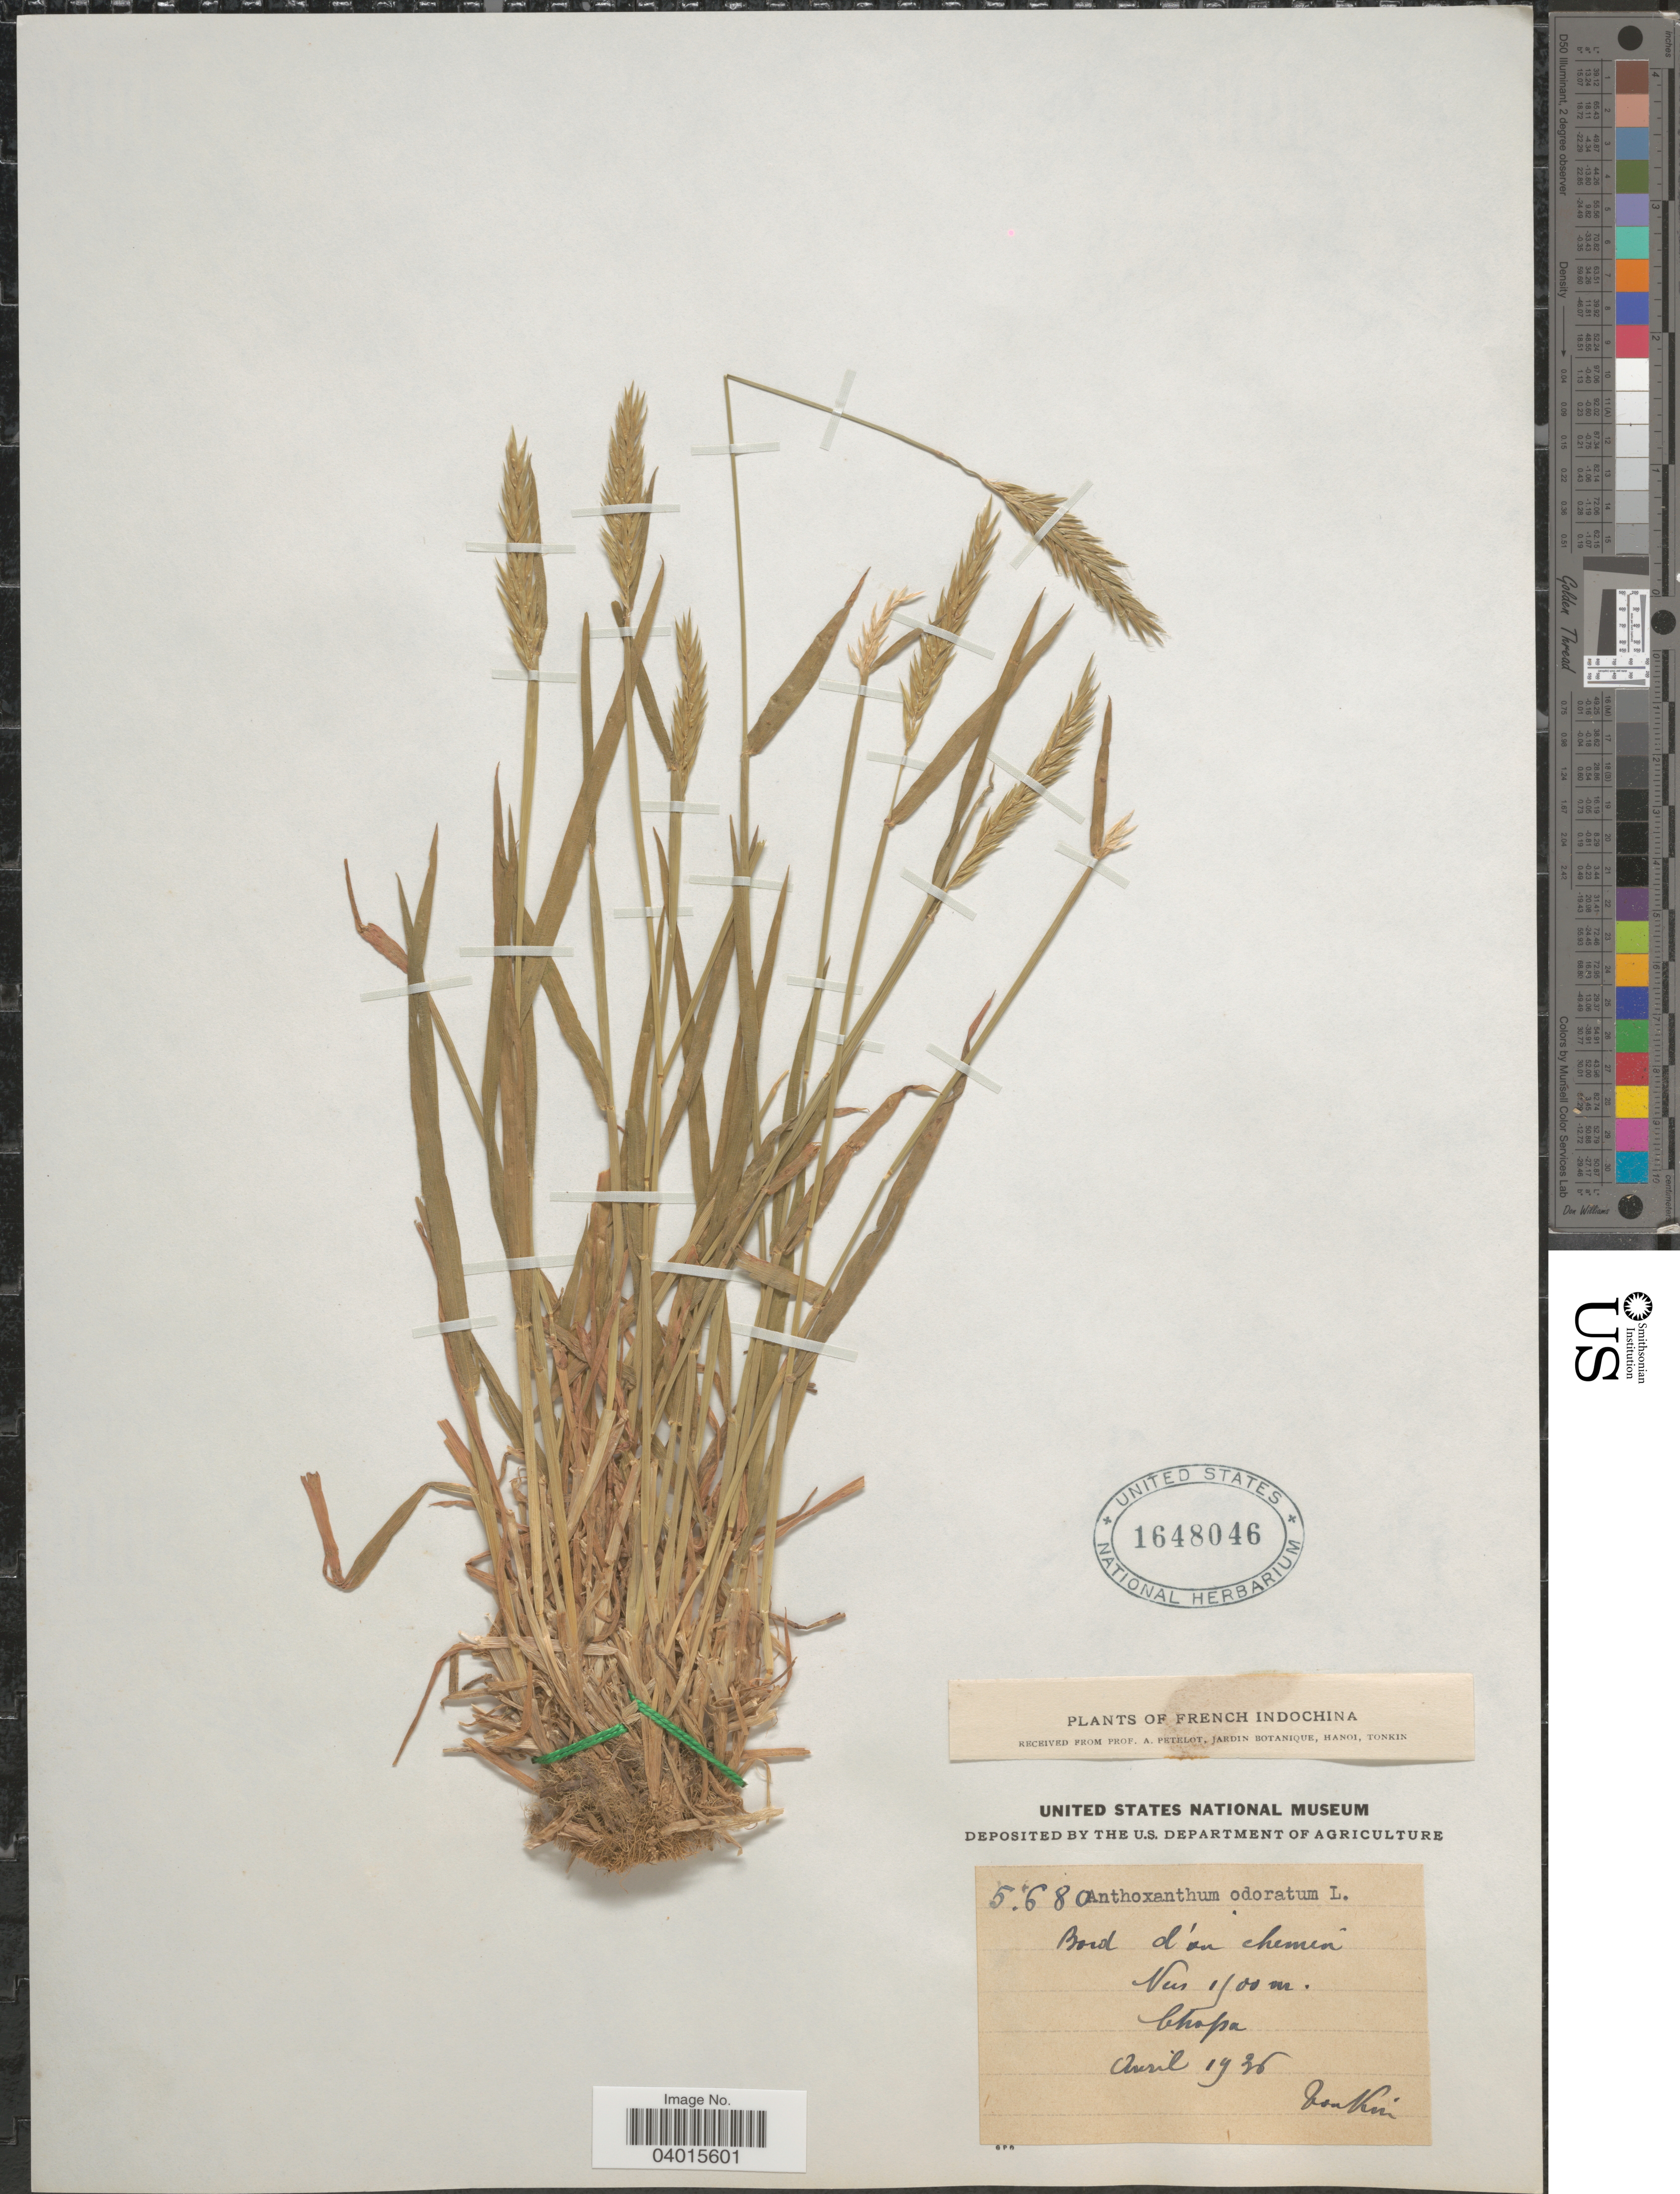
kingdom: Plantae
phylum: Tracheophyta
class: Liliopsida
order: Poales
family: Poaceae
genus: Anthoxanthum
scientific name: Anthoxanthum odoratum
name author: L.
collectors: P. A. Pételot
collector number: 5680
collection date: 1936-04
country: Vietnam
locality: Bord d'au chemin. Chapa.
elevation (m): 1500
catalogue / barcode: US 1648046